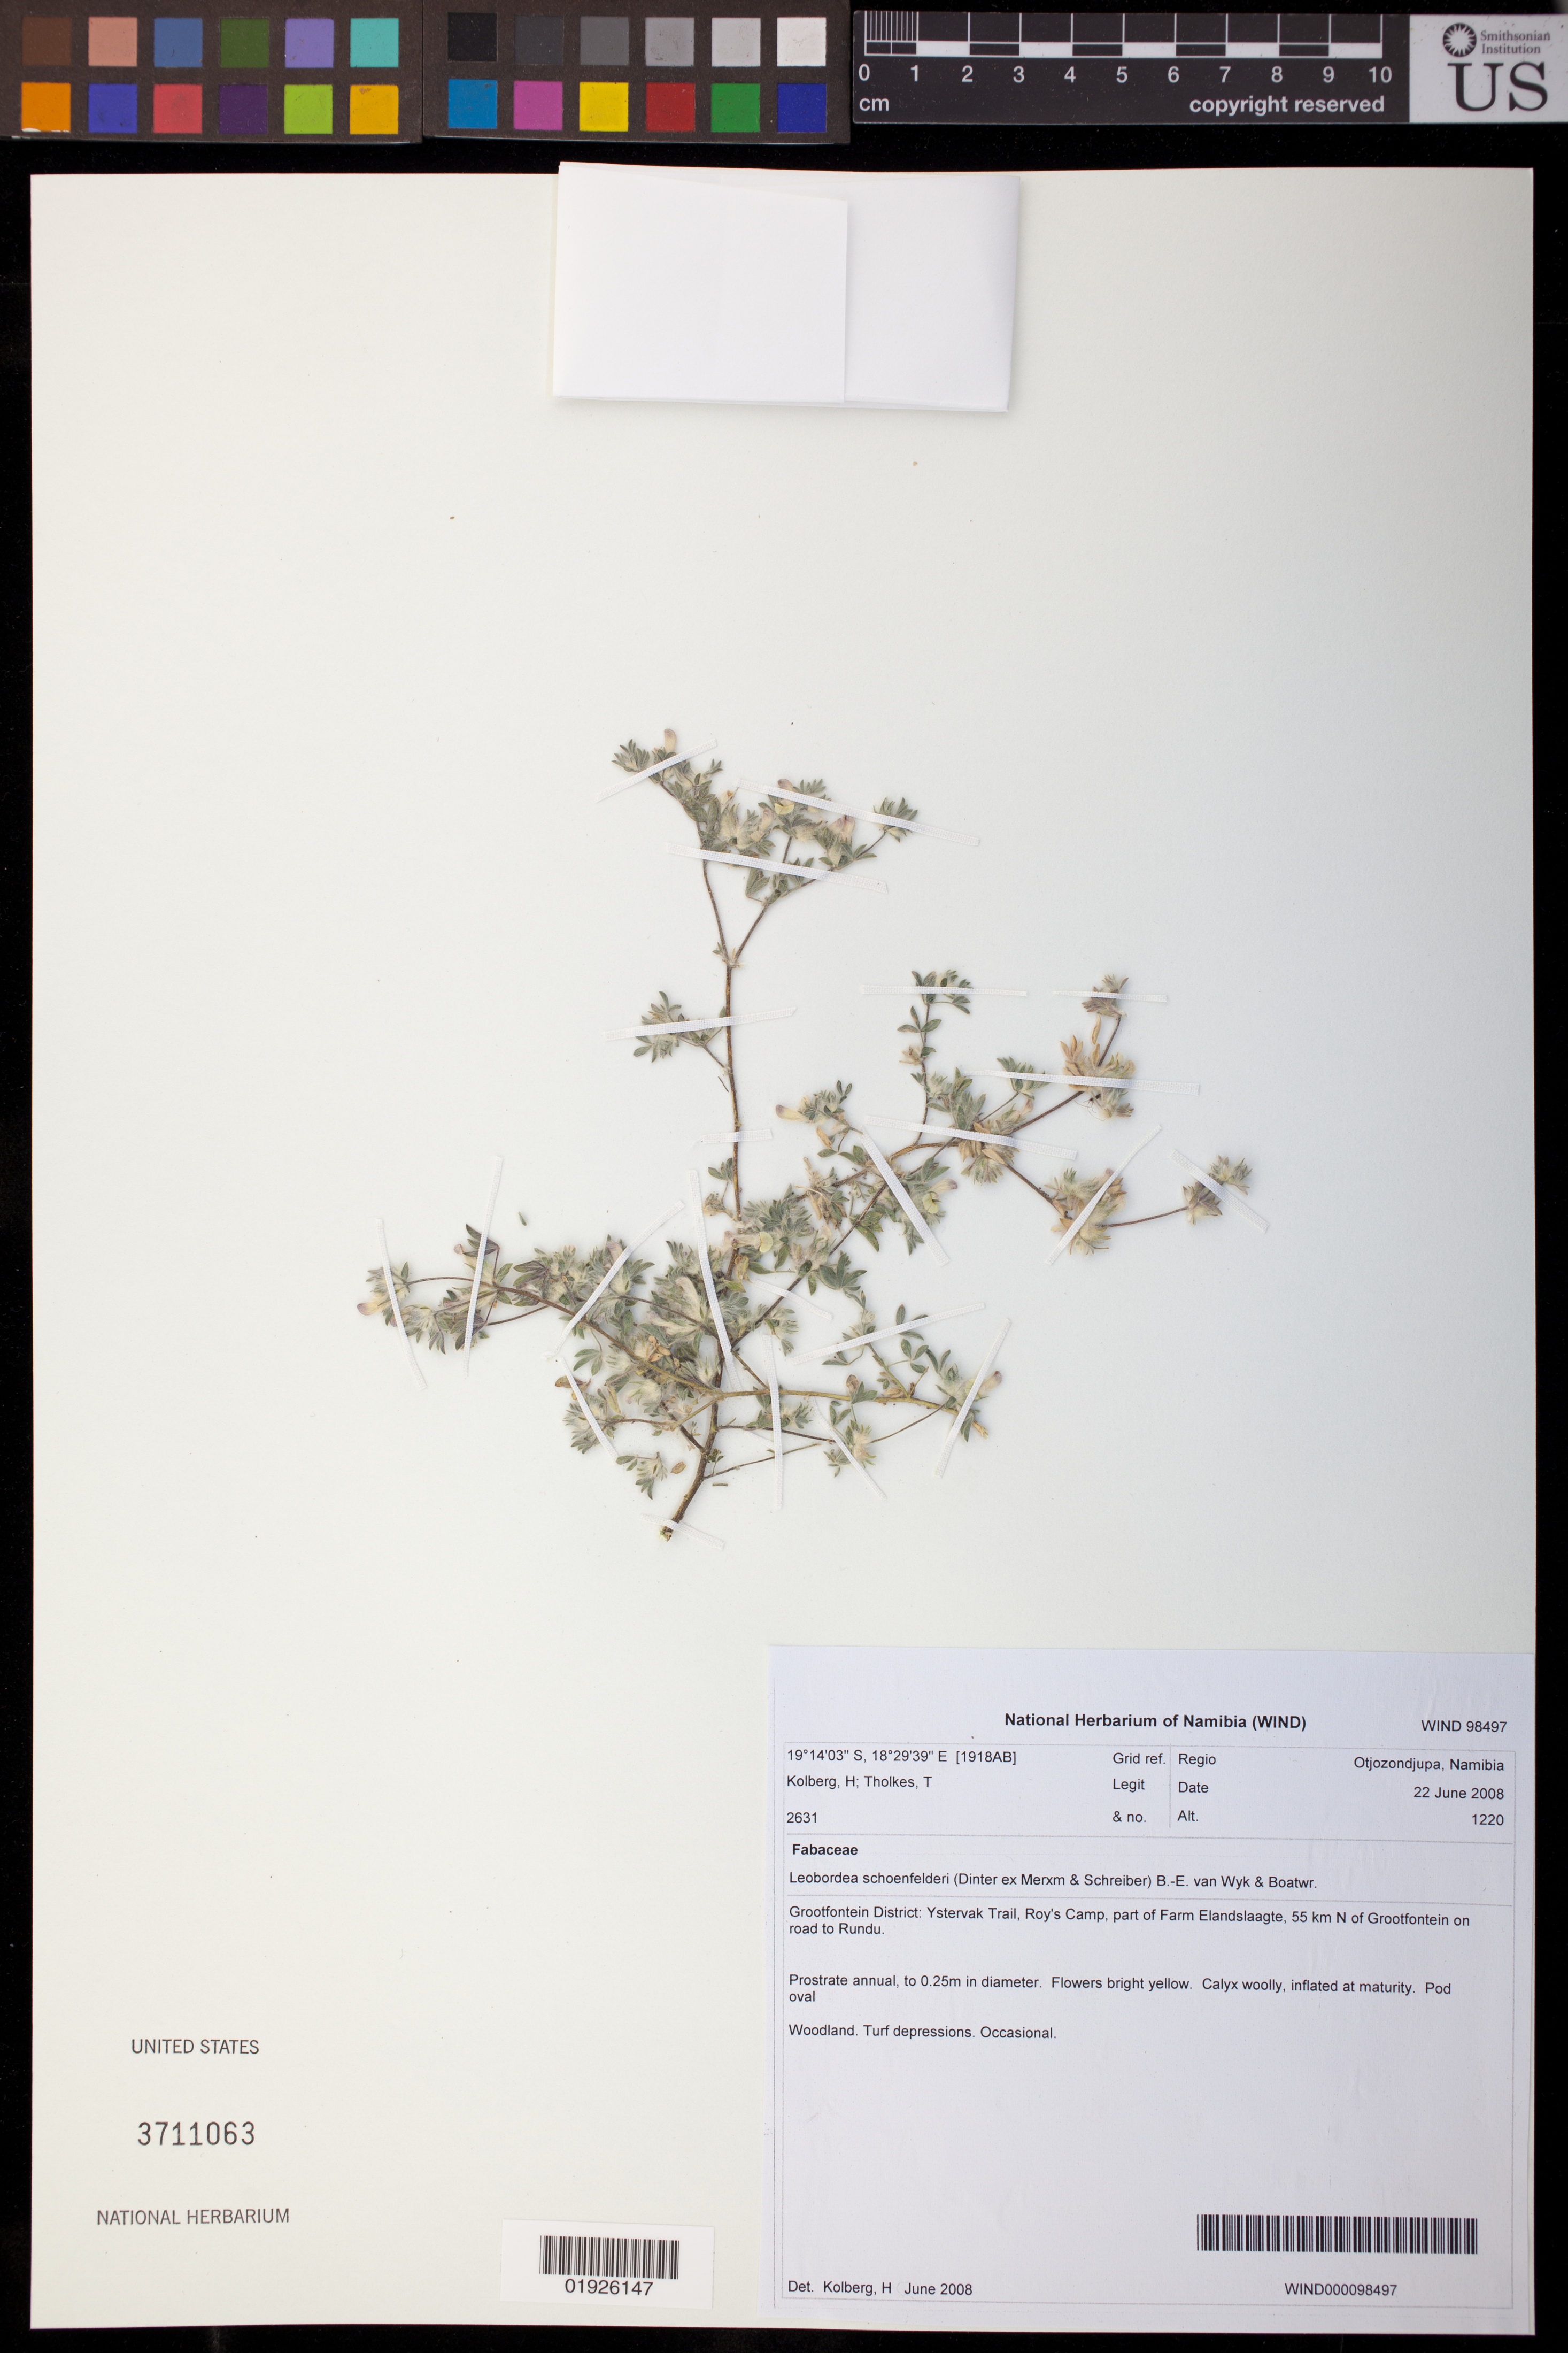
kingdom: Plantae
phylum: Tracheophyta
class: Magnoliopsida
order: Fabales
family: Fabaceae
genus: Leobordea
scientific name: Leobordea schoenfelderi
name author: (Dinter ex Merxm. & A. Schreib.) B.-E. van Wyk & Boatwr.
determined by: Kolberg, H. H.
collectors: H. H. Kolberg & T. Tholkes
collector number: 2631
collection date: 2008-06-22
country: Namibia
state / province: Otjozondjupa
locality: Grootfontein District: Ystervak Trail, Roy's Camp, part of Farm Elandslaagte, 55 km N of Grootfontein on road to Rundu.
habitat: Woodland. Turf depressions.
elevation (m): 1220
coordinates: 19 14 03 S, 18 29 39 E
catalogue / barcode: US 3711063